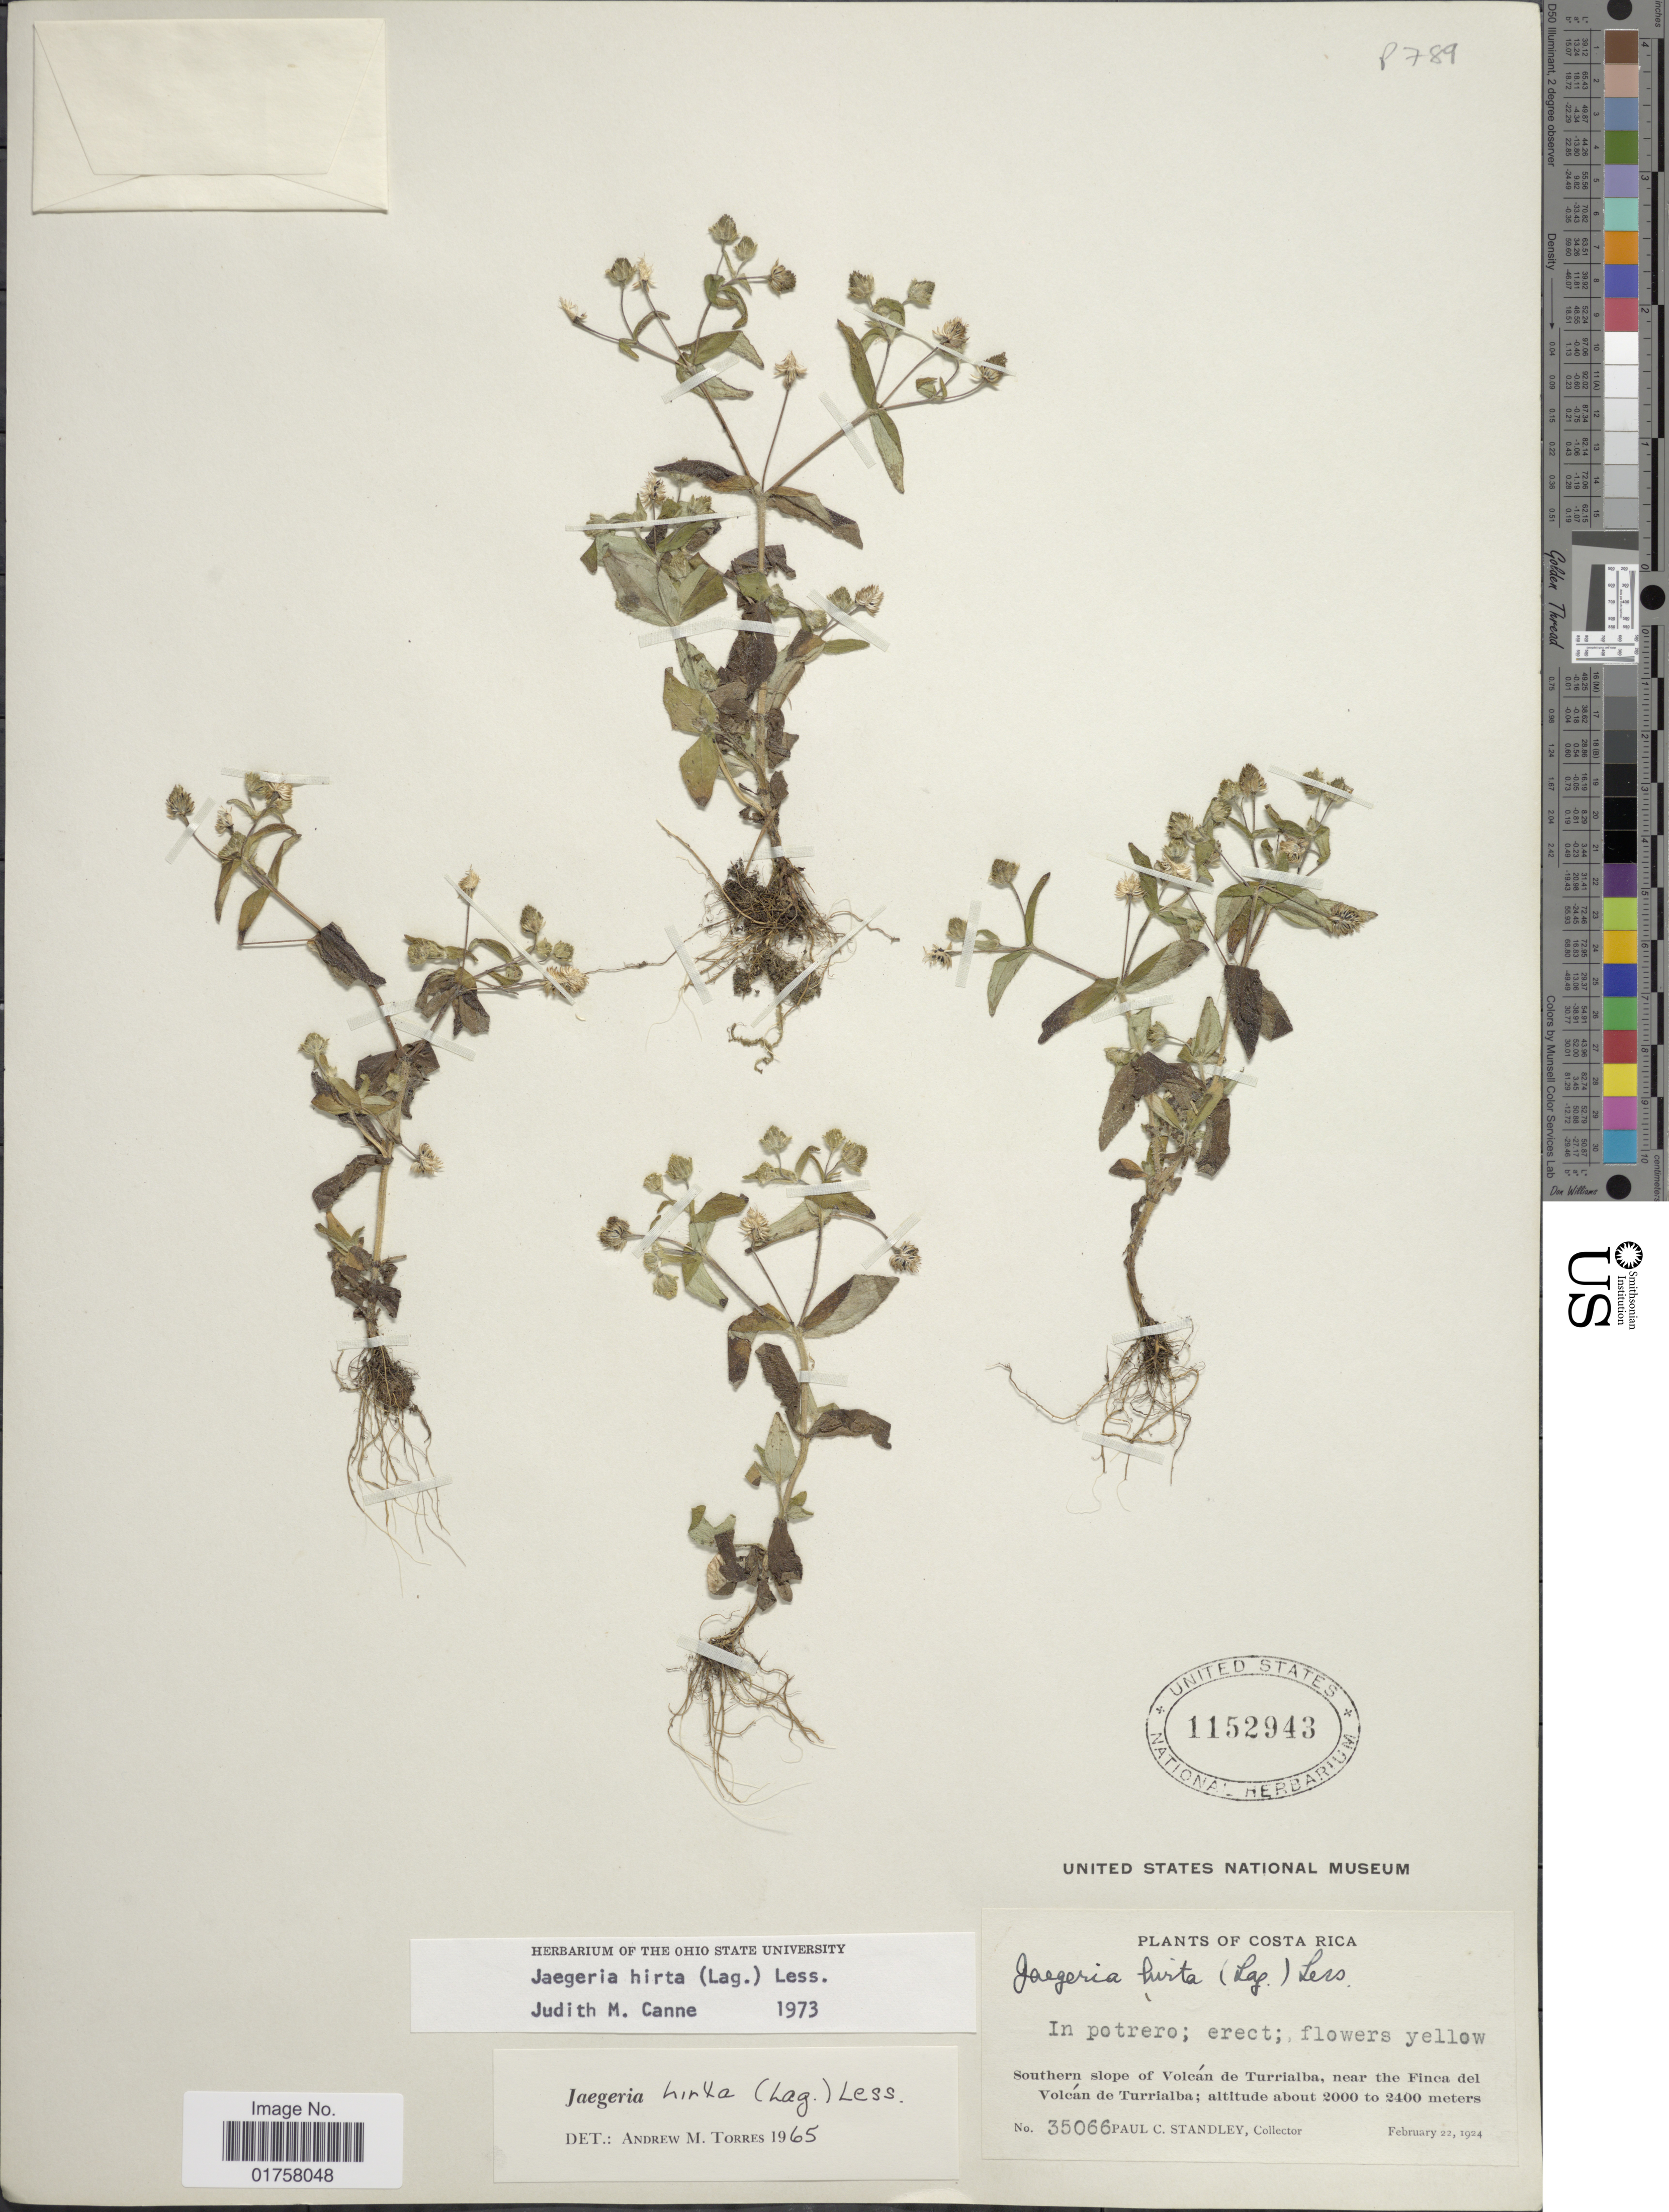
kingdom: Plantae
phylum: Tracheophyta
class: Magnoliopsida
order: Asterales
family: Asteraceae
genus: Jaegeria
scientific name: Jaegeria hirta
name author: (Lag.) Less.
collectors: P. C. Standley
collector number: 35066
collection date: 1924-02-22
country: Costa Rica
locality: Southern slope of Volcán de Turrialba, near the Finca del Volcán de Turrialba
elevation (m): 2000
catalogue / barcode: US 1152943